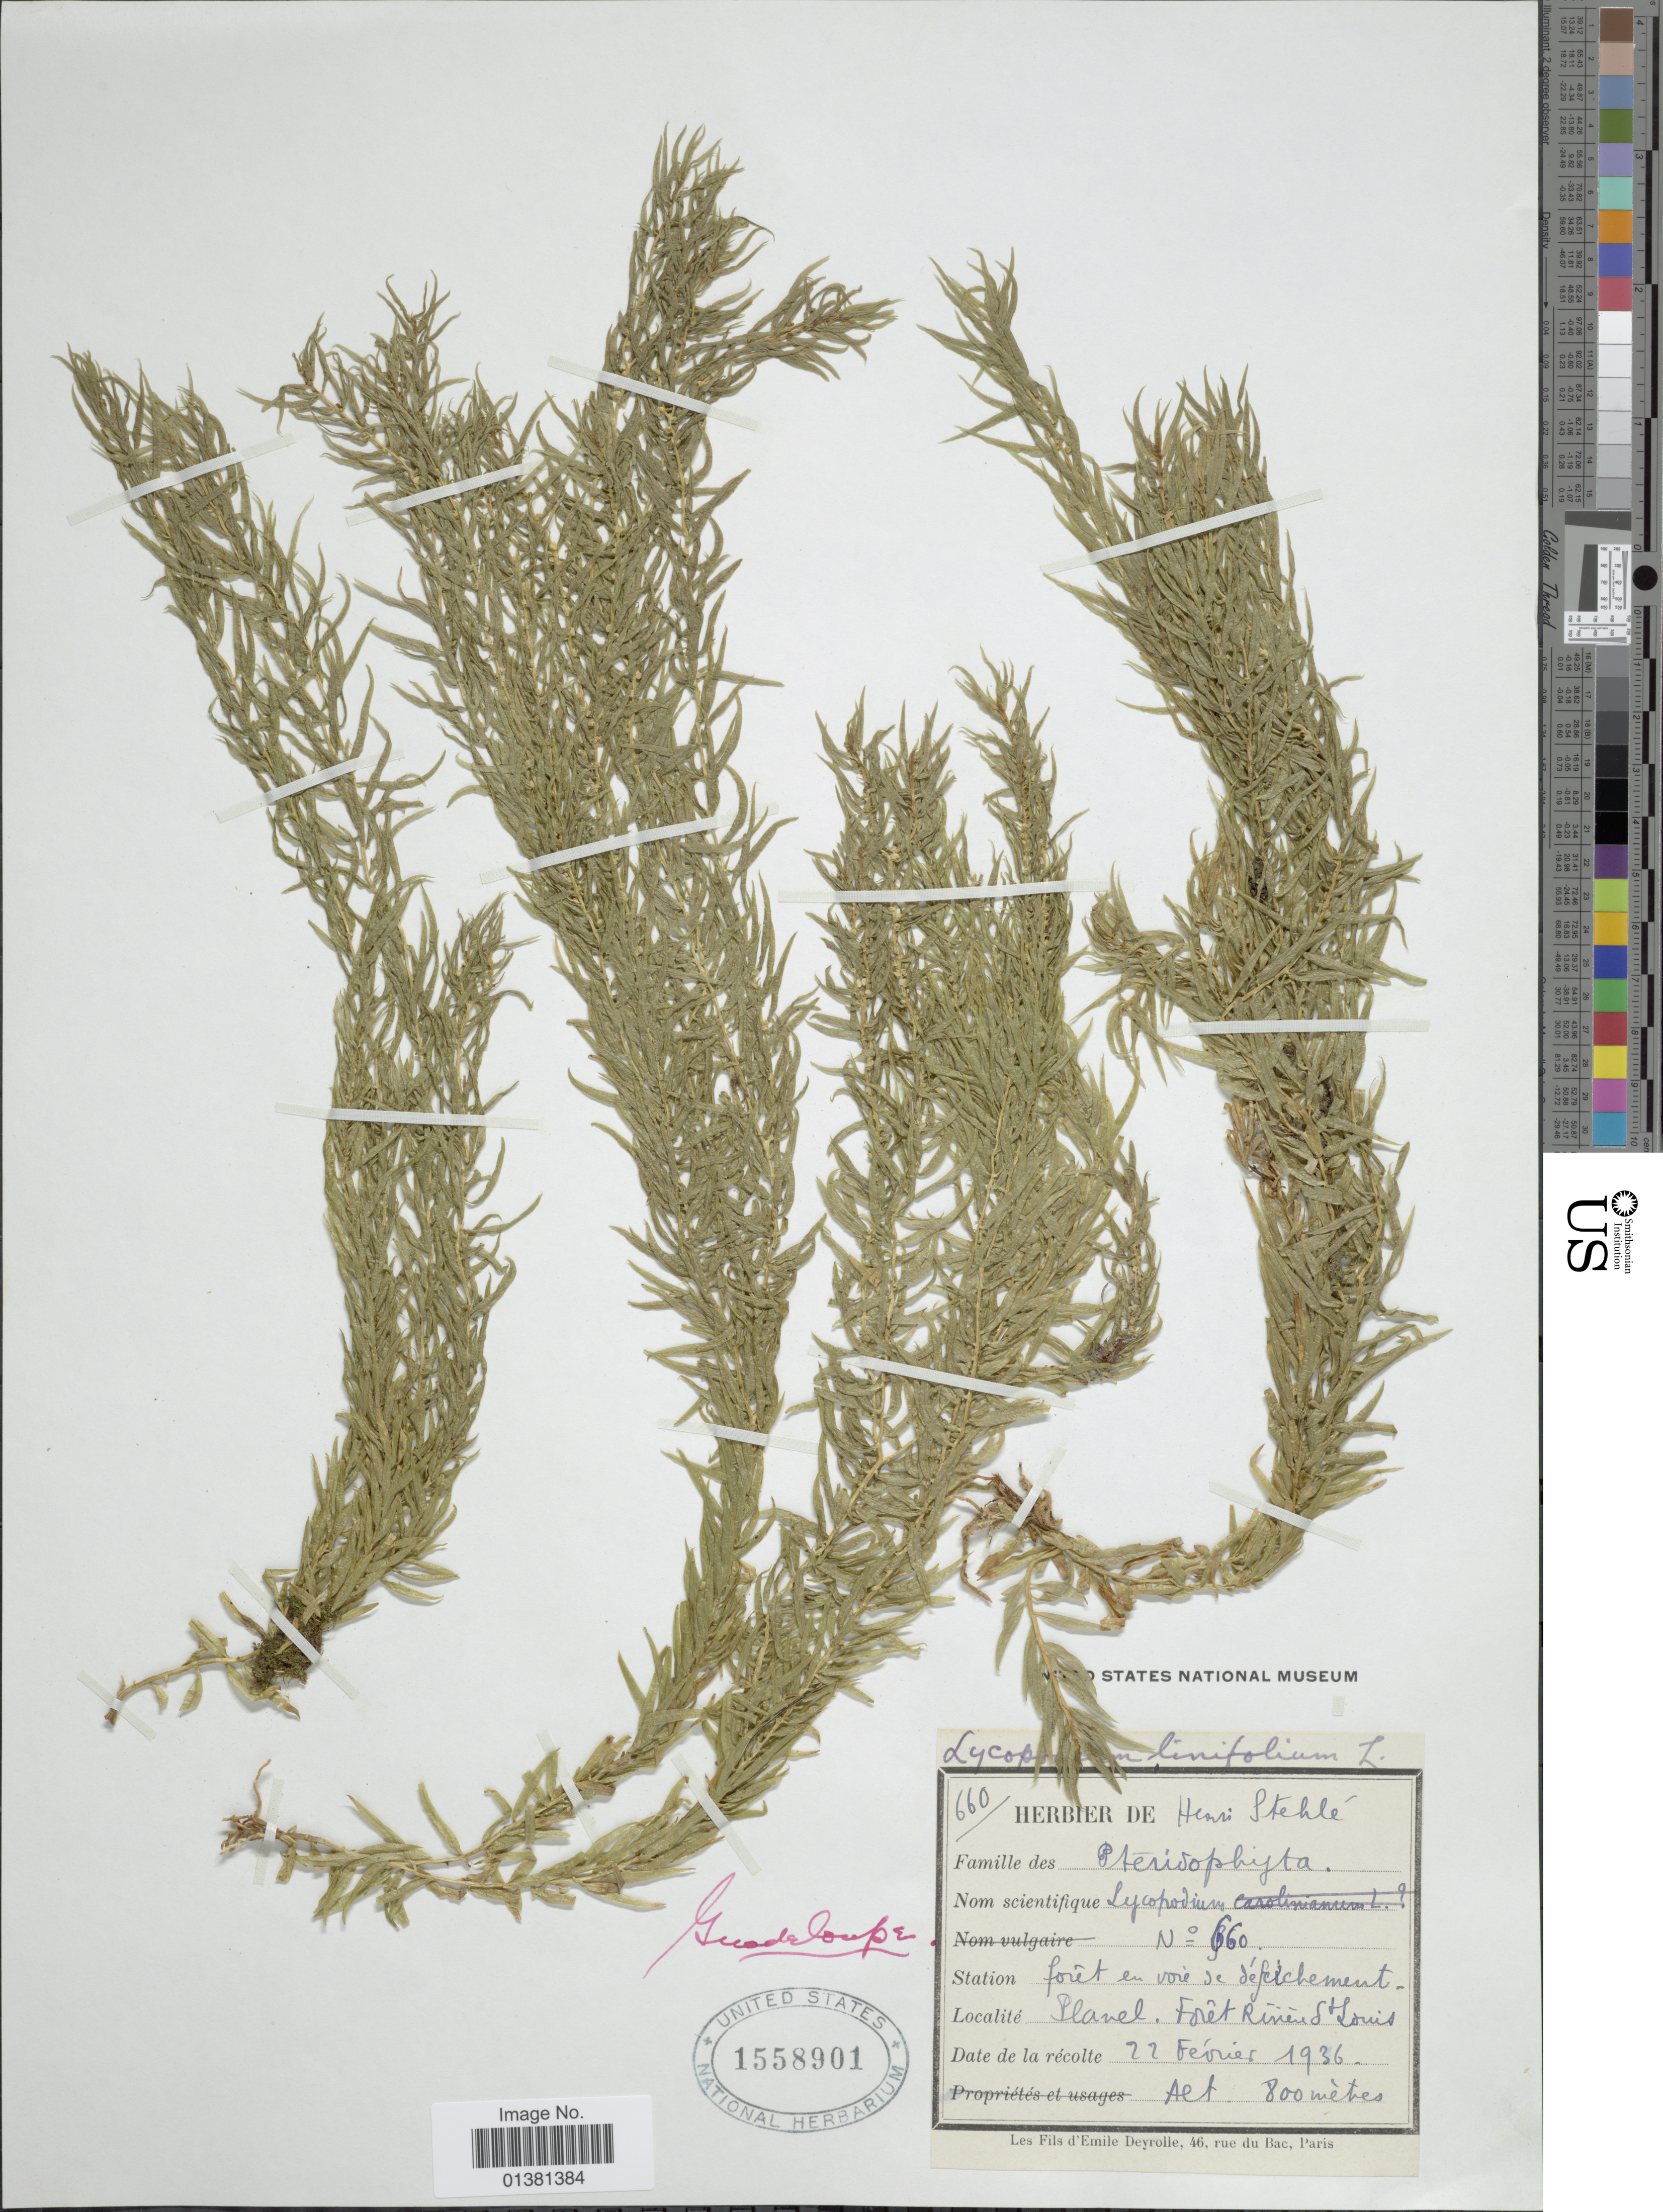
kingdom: Plantae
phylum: Tracheophyta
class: Lycopodiopsida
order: Lycopodiales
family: Lycopodiaceae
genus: Phlegmariurus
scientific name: Phlegmariurus linifolius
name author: (L.) B. Øllg.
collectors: H. Stehlé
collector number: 660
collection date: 1936-02-22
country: Guadeloupe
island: Basse-Terre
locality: Forêt en voie de défrichement. Planel, Forêt Riviere St Louis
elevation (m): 800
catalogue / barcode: US 1558901